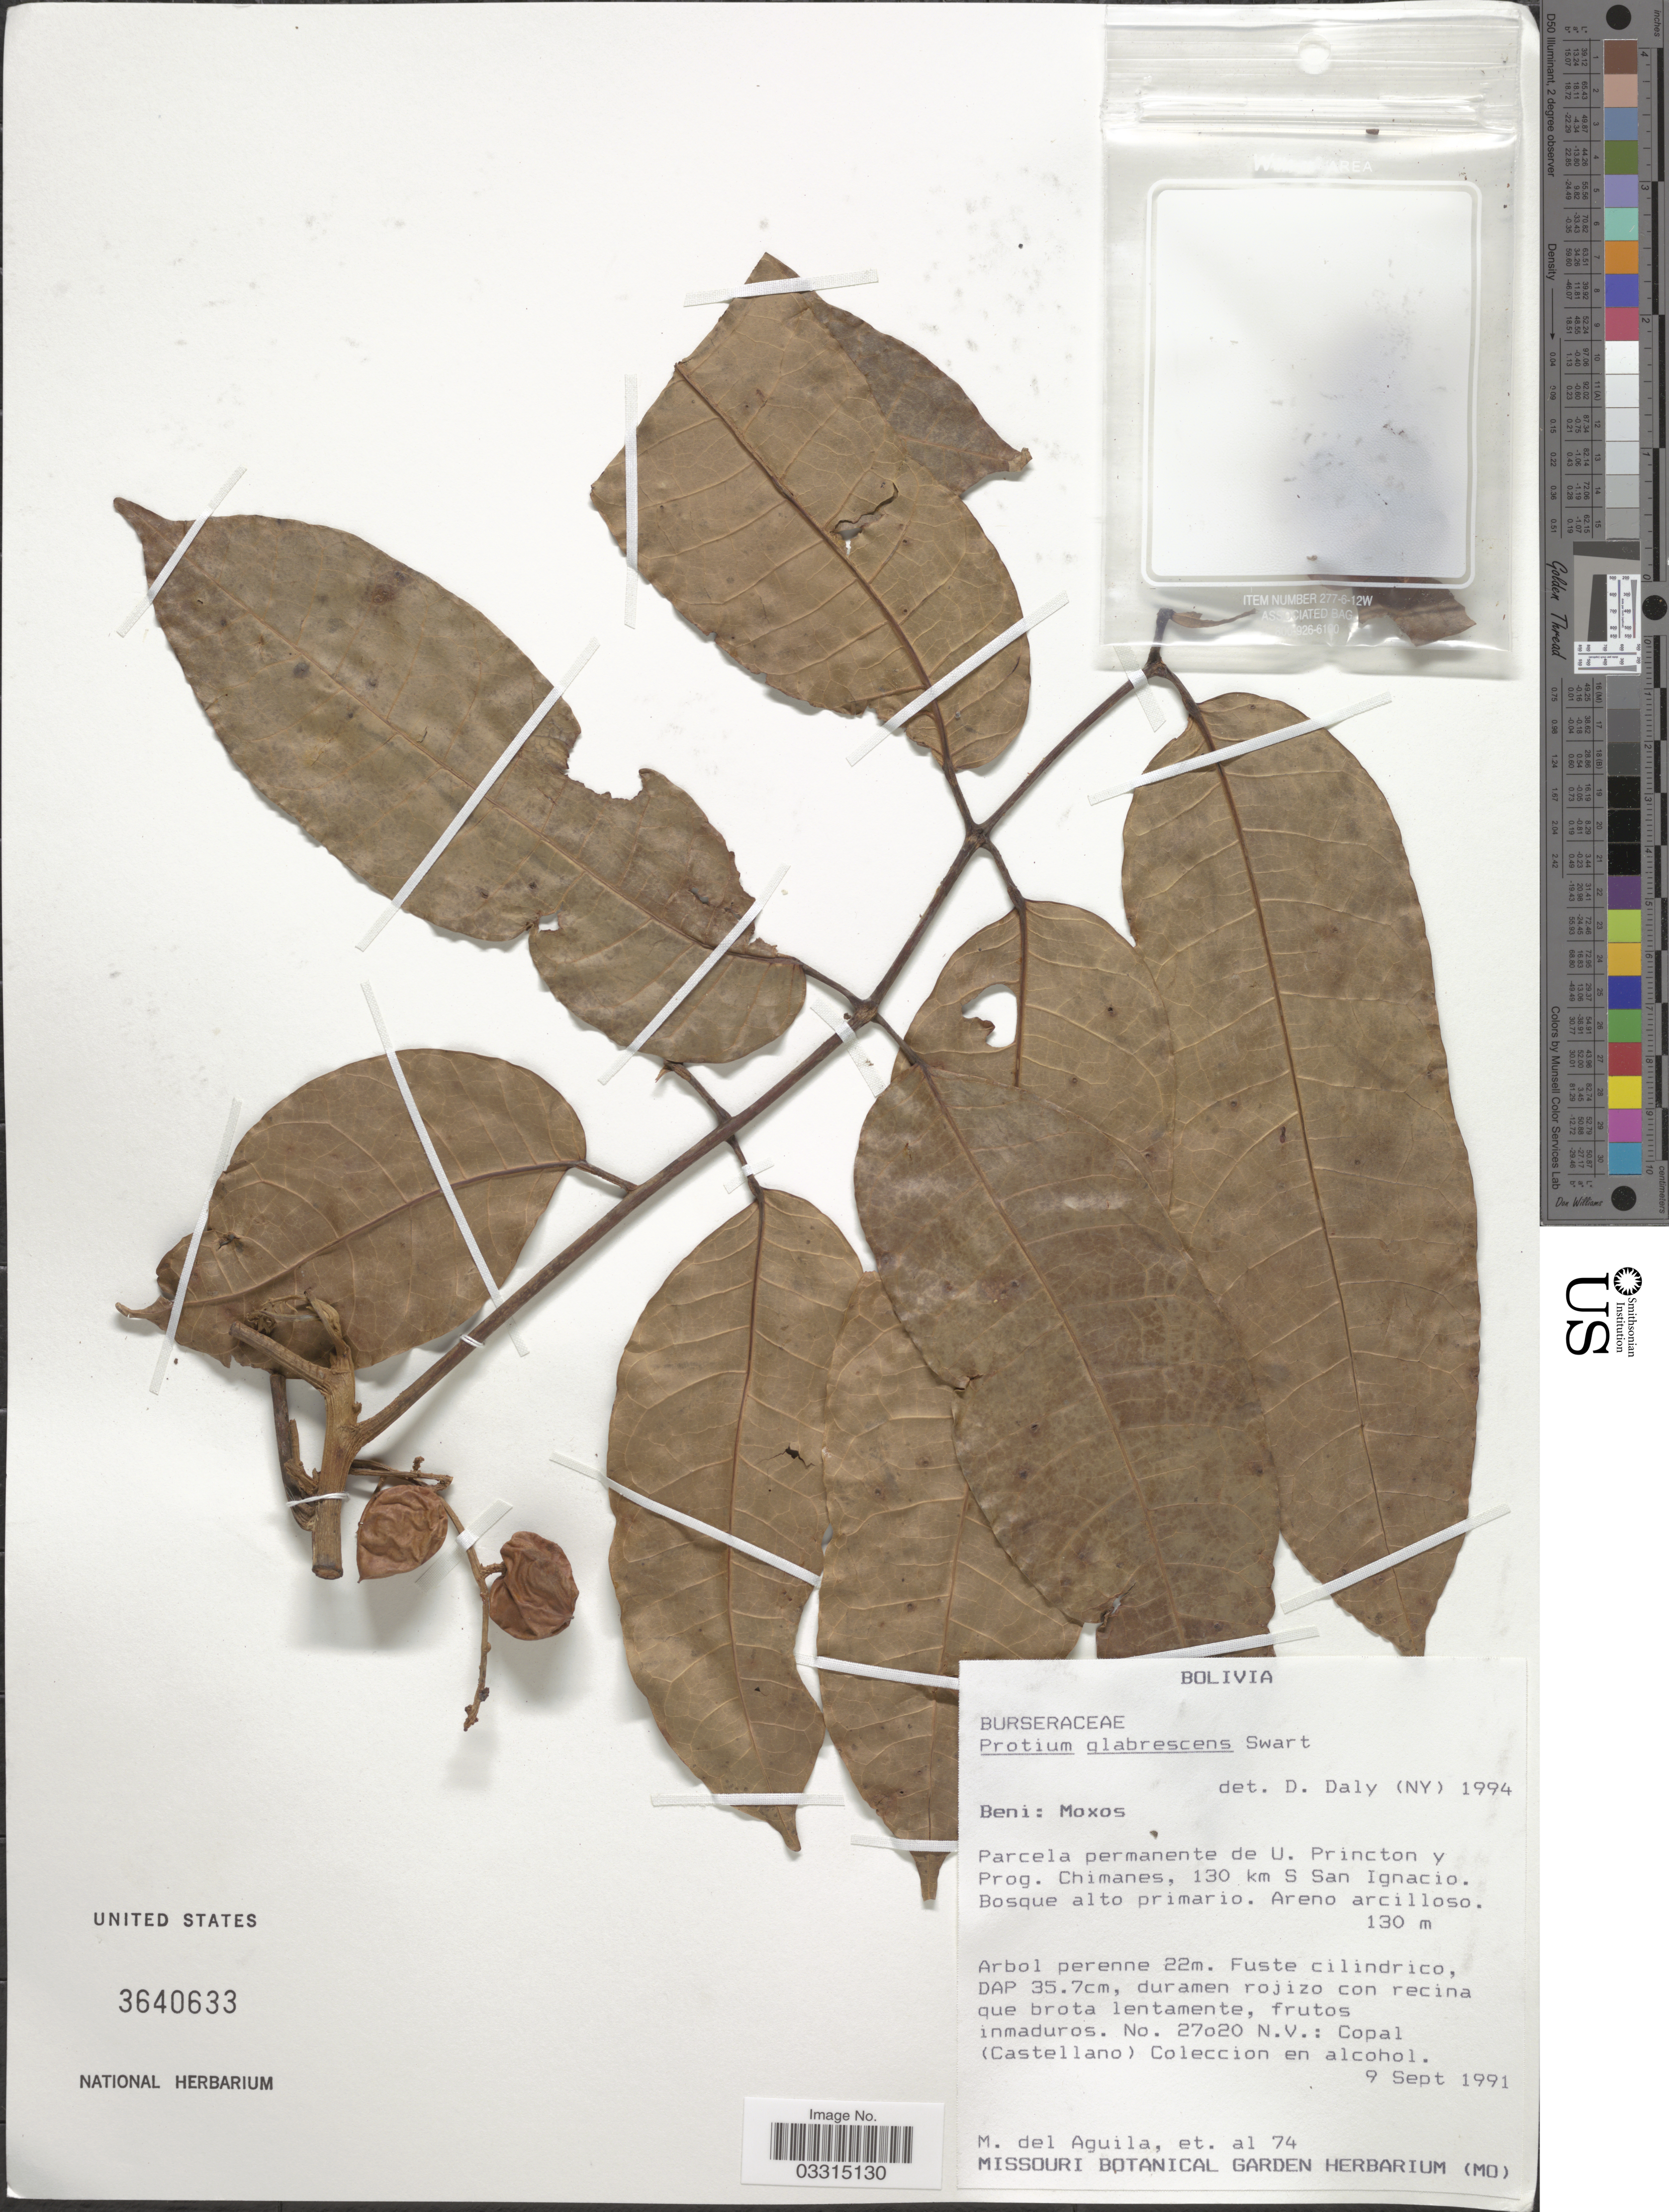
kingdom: Plantae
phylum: Tracheophyta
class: Magnoliopsida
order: Sapindales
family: Burseraceae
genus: Protium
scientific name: Protium glabrescens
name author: Swart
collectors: Del Aguila M. & et al.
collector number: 74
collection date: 1991-09-09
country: Bolivia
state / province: Beni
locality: Moxos. Parcela permanente de U. Princton y Prog. Chimanes, 130 km S San Ignacio.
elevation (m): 130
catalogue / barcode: US 3640633